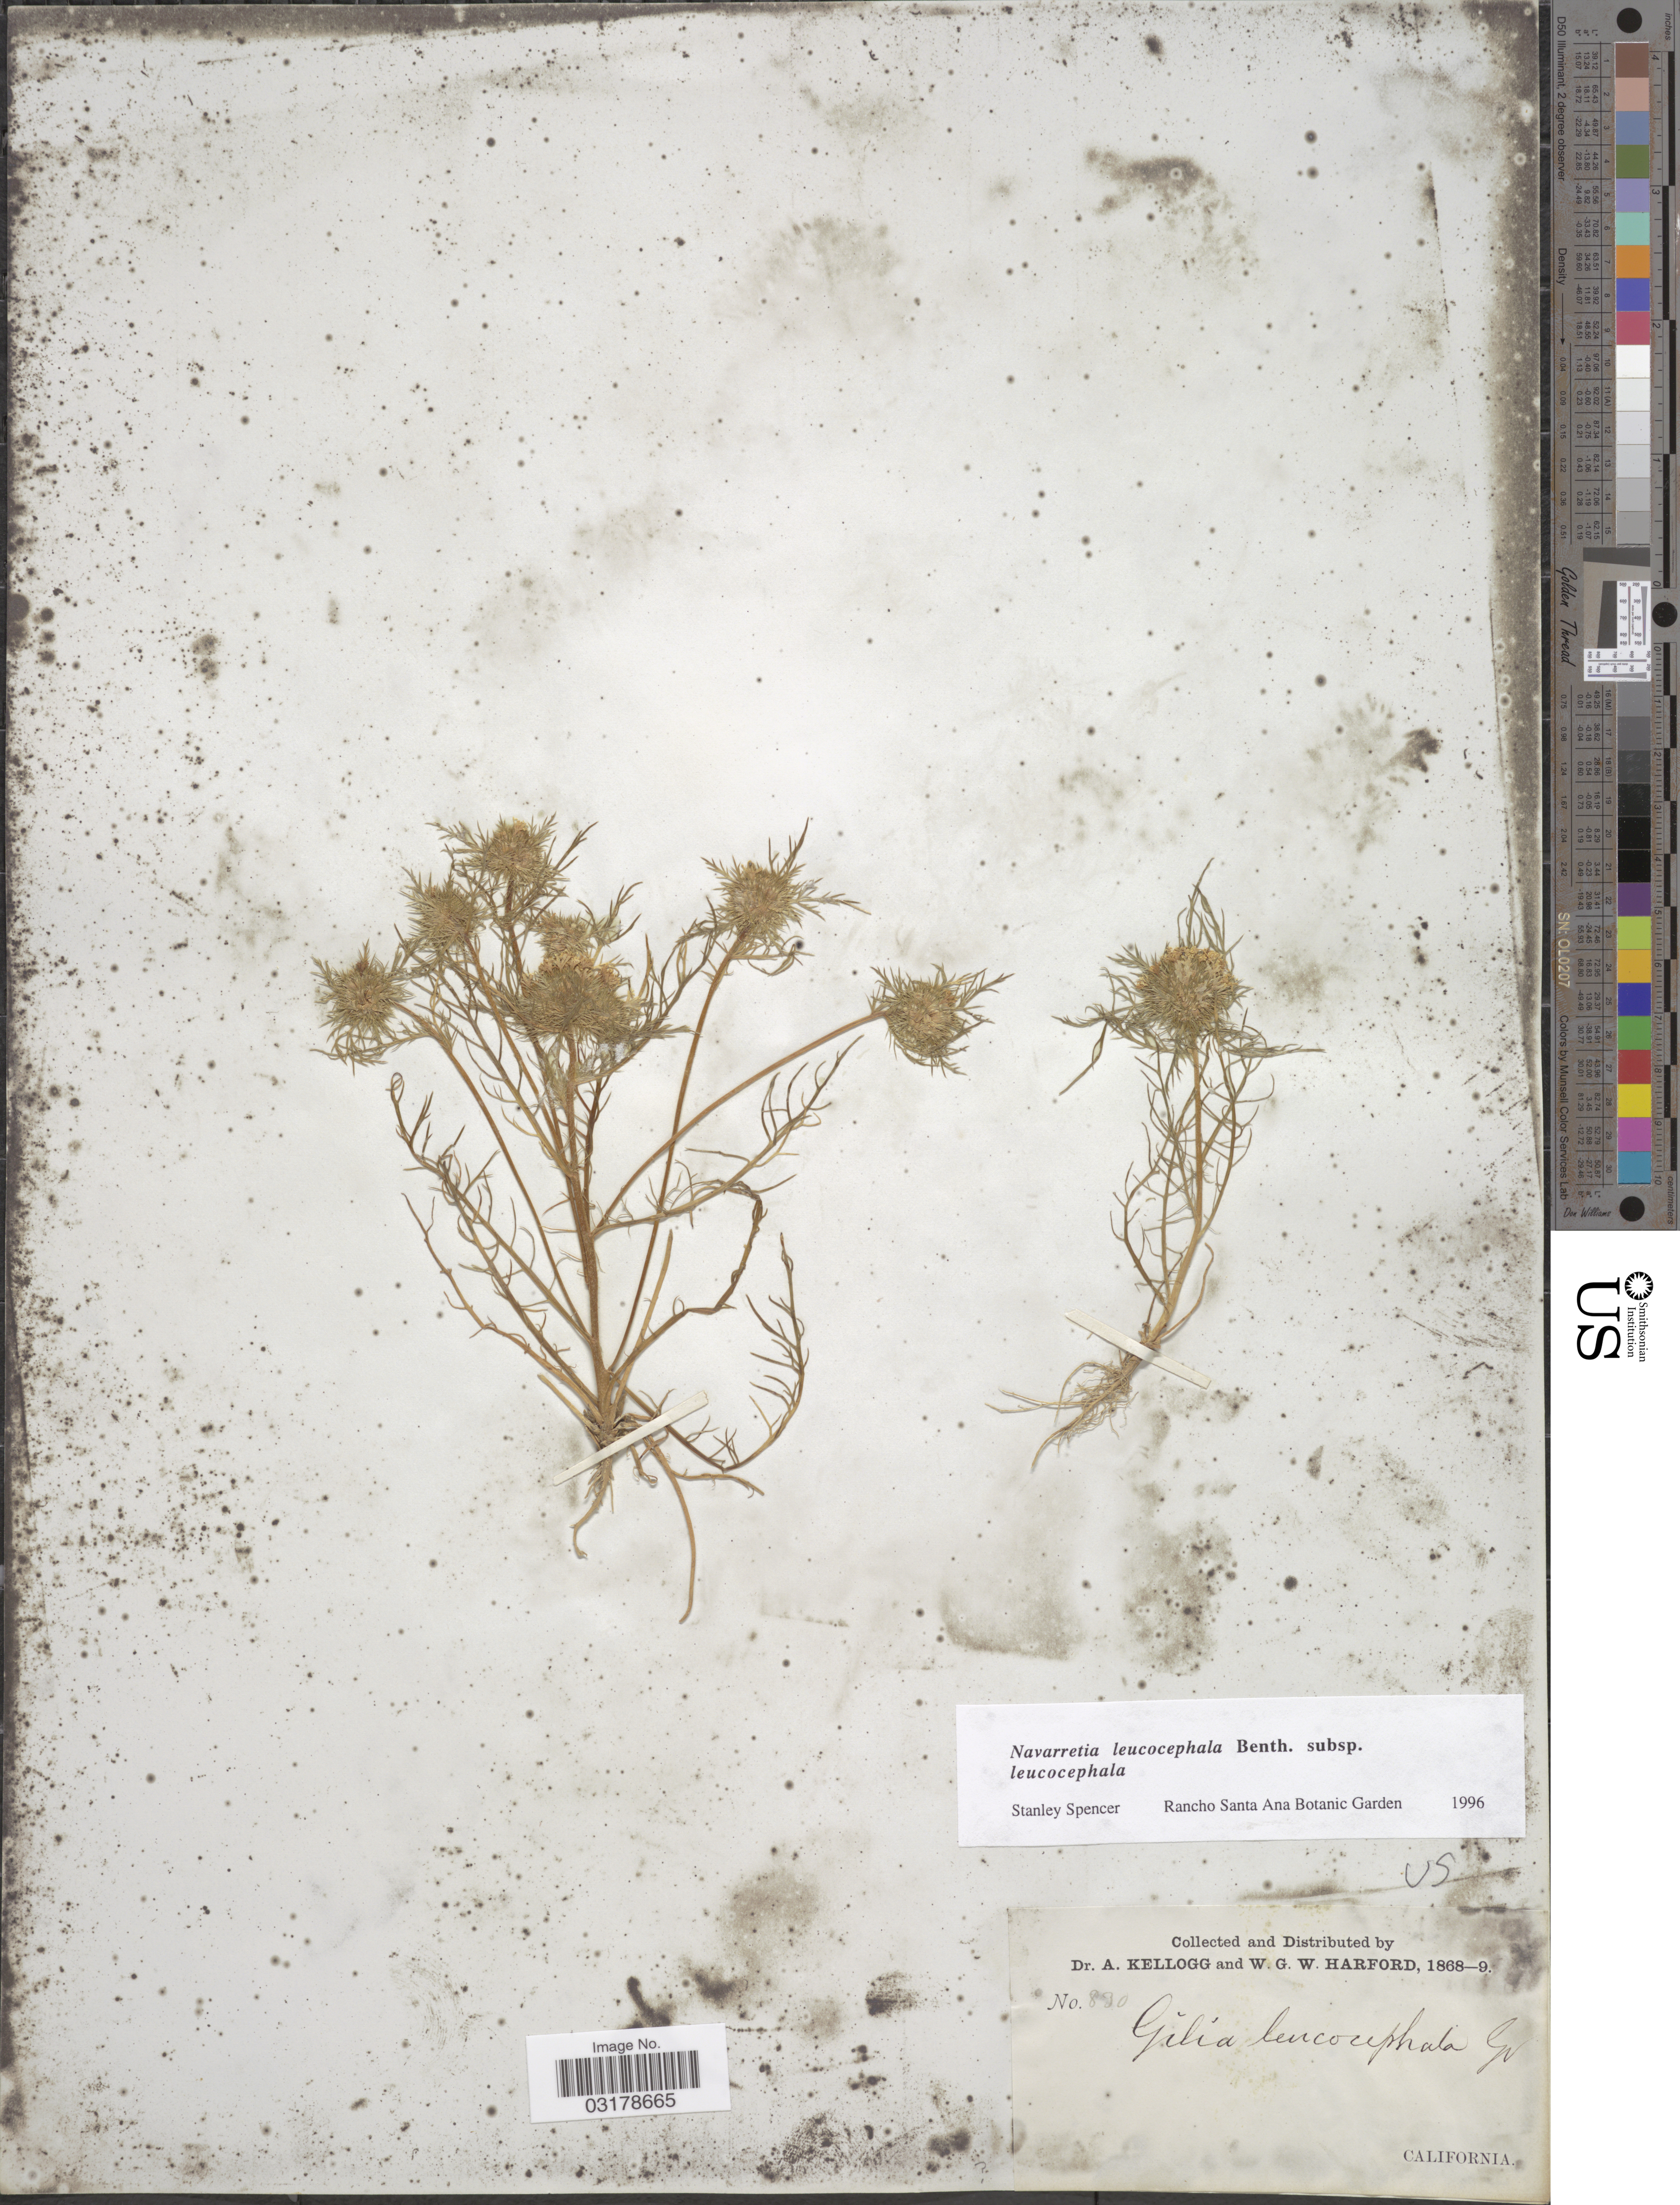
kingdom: Plantae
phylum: Tracheophyta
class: Magnoliopsida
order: Ericales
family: Polemoniaceae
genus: Navarretia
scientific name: Navarretia leucocephala subsp. leucocephala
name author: Benth.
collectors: A. Kellogg & W. G. W. Harford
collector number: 830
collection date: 1868/1869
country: United States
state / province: California